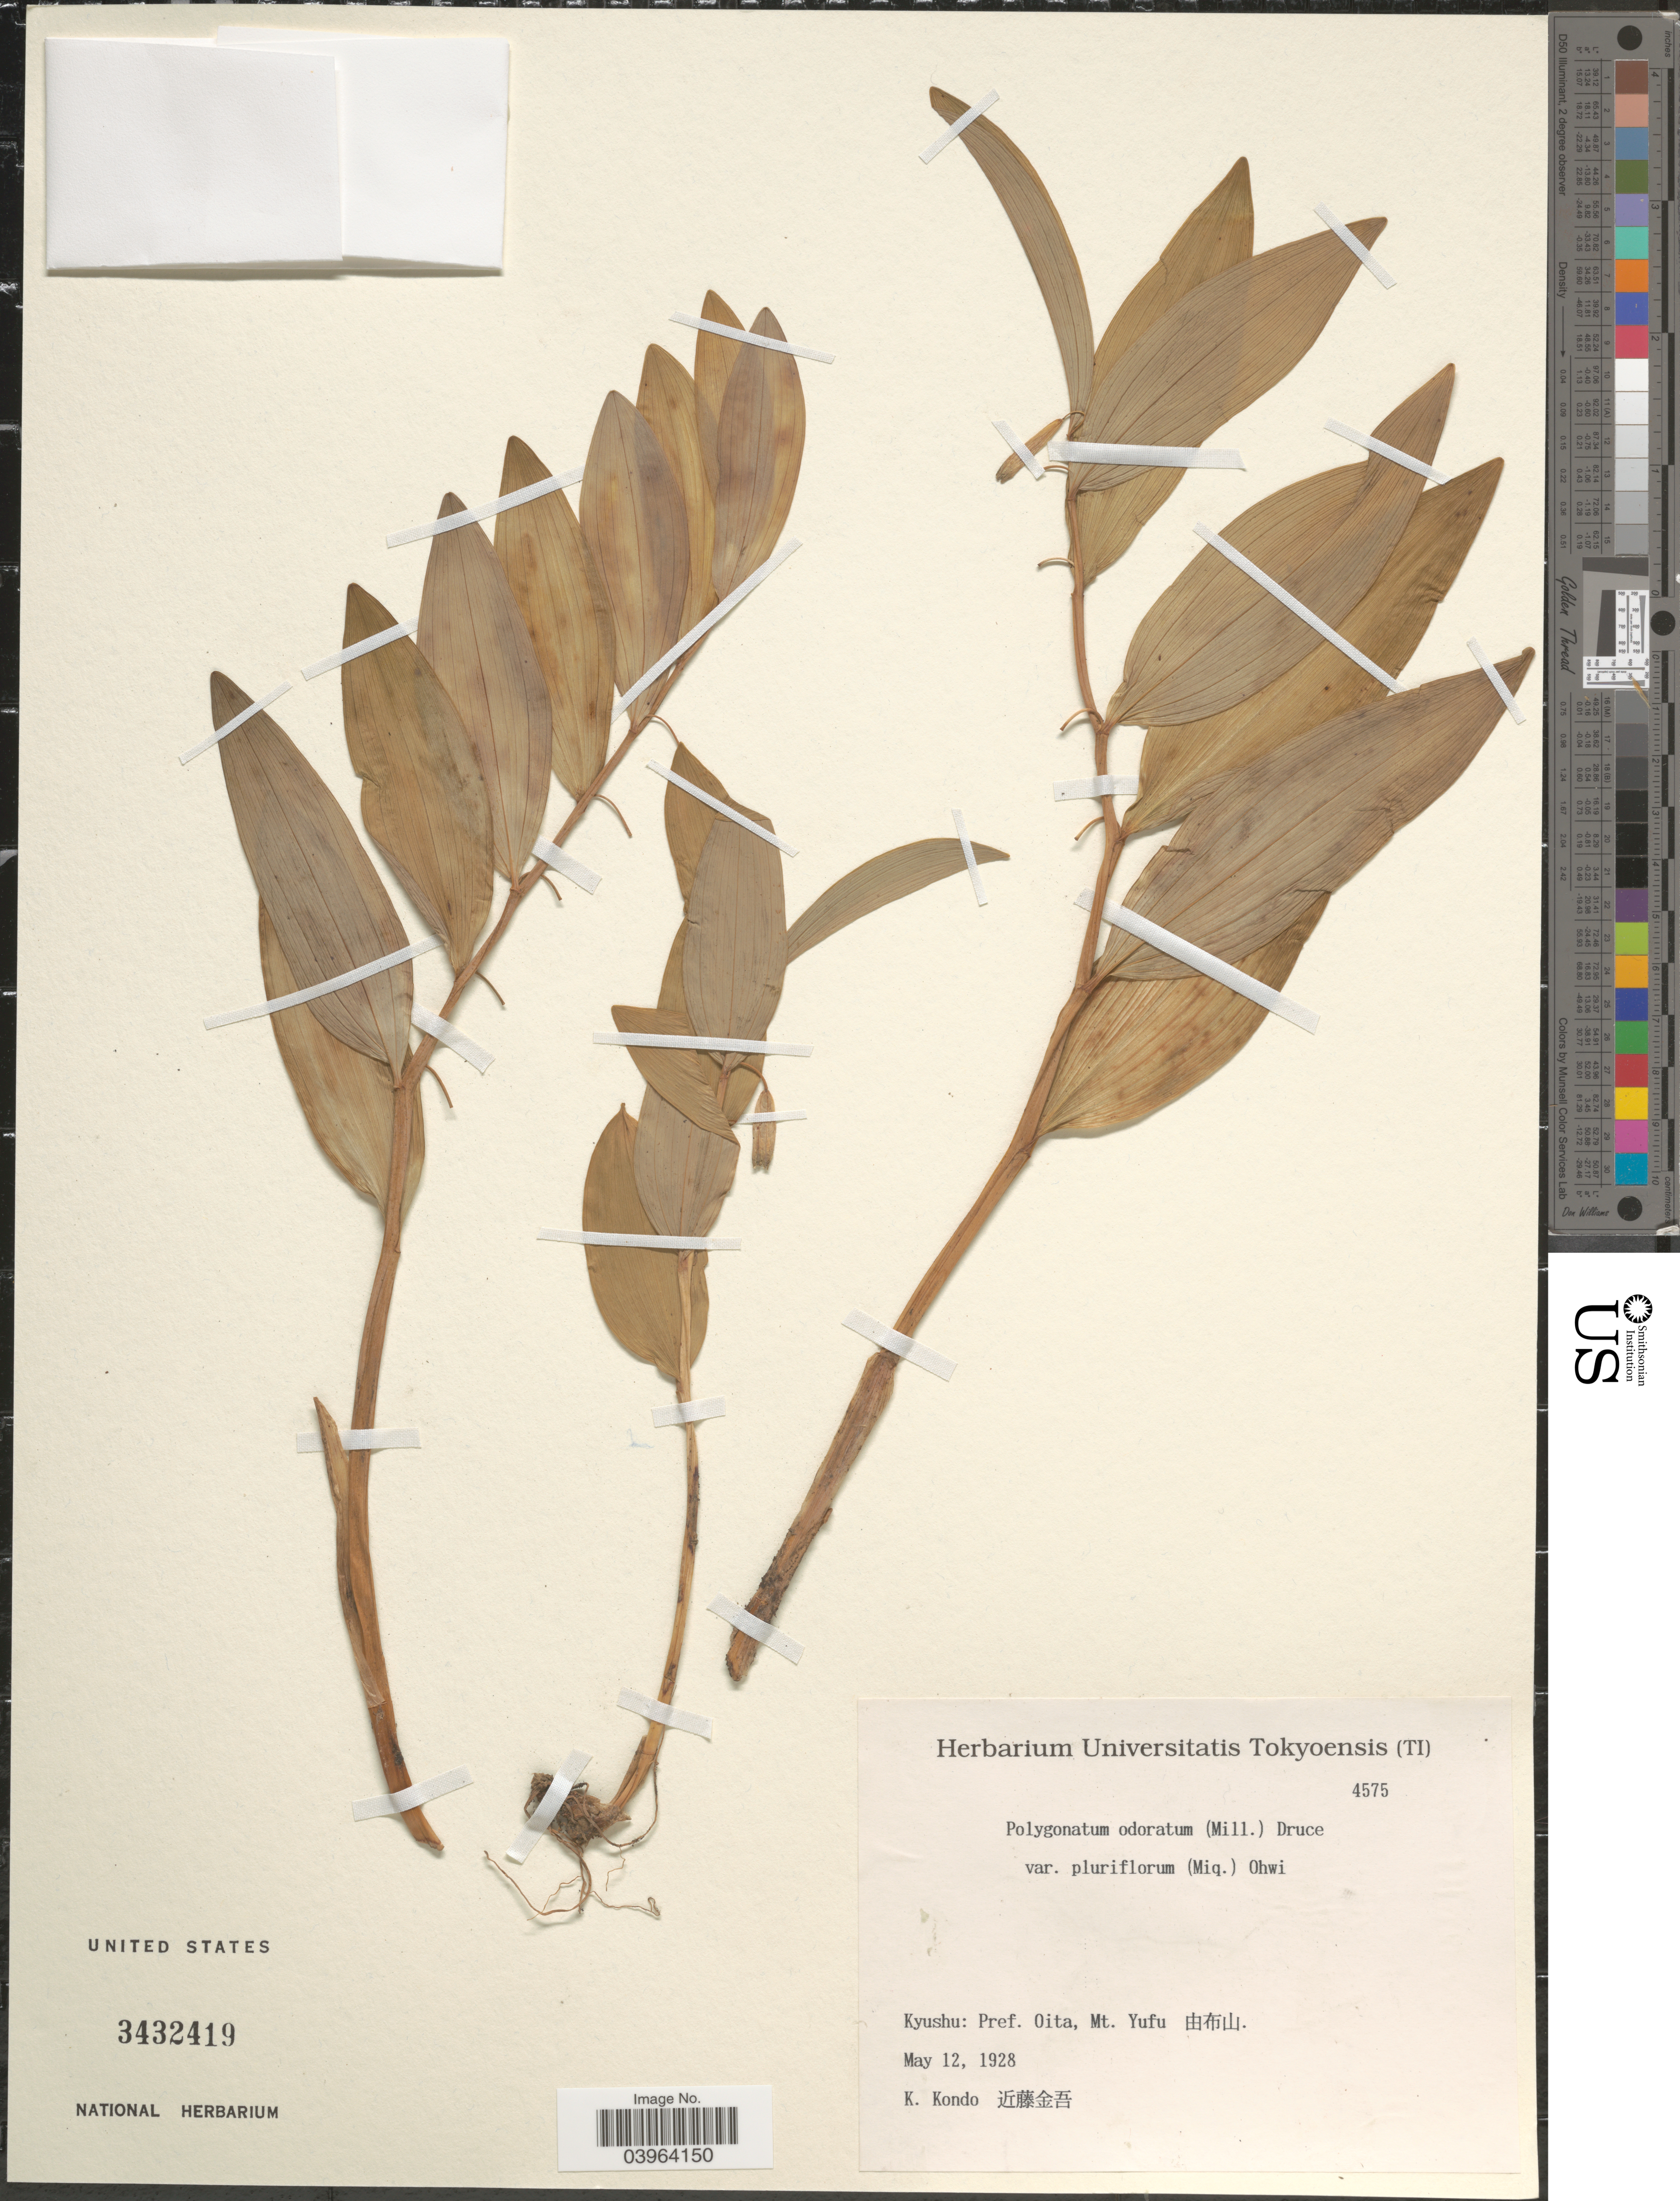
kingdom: Plantae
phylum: Tracheophyta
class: Liliopsida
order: Asparagales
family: Asparagaceae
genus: Polygonatum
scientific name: Polygonatum odoratum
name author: (Mill.) Druce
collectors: K. Kondo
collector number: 4575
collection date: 1928-05-12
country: Japan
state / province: Oita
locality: Kyushu: Pref. Oita, Mt. Yufu X.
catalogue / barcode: US 3432419